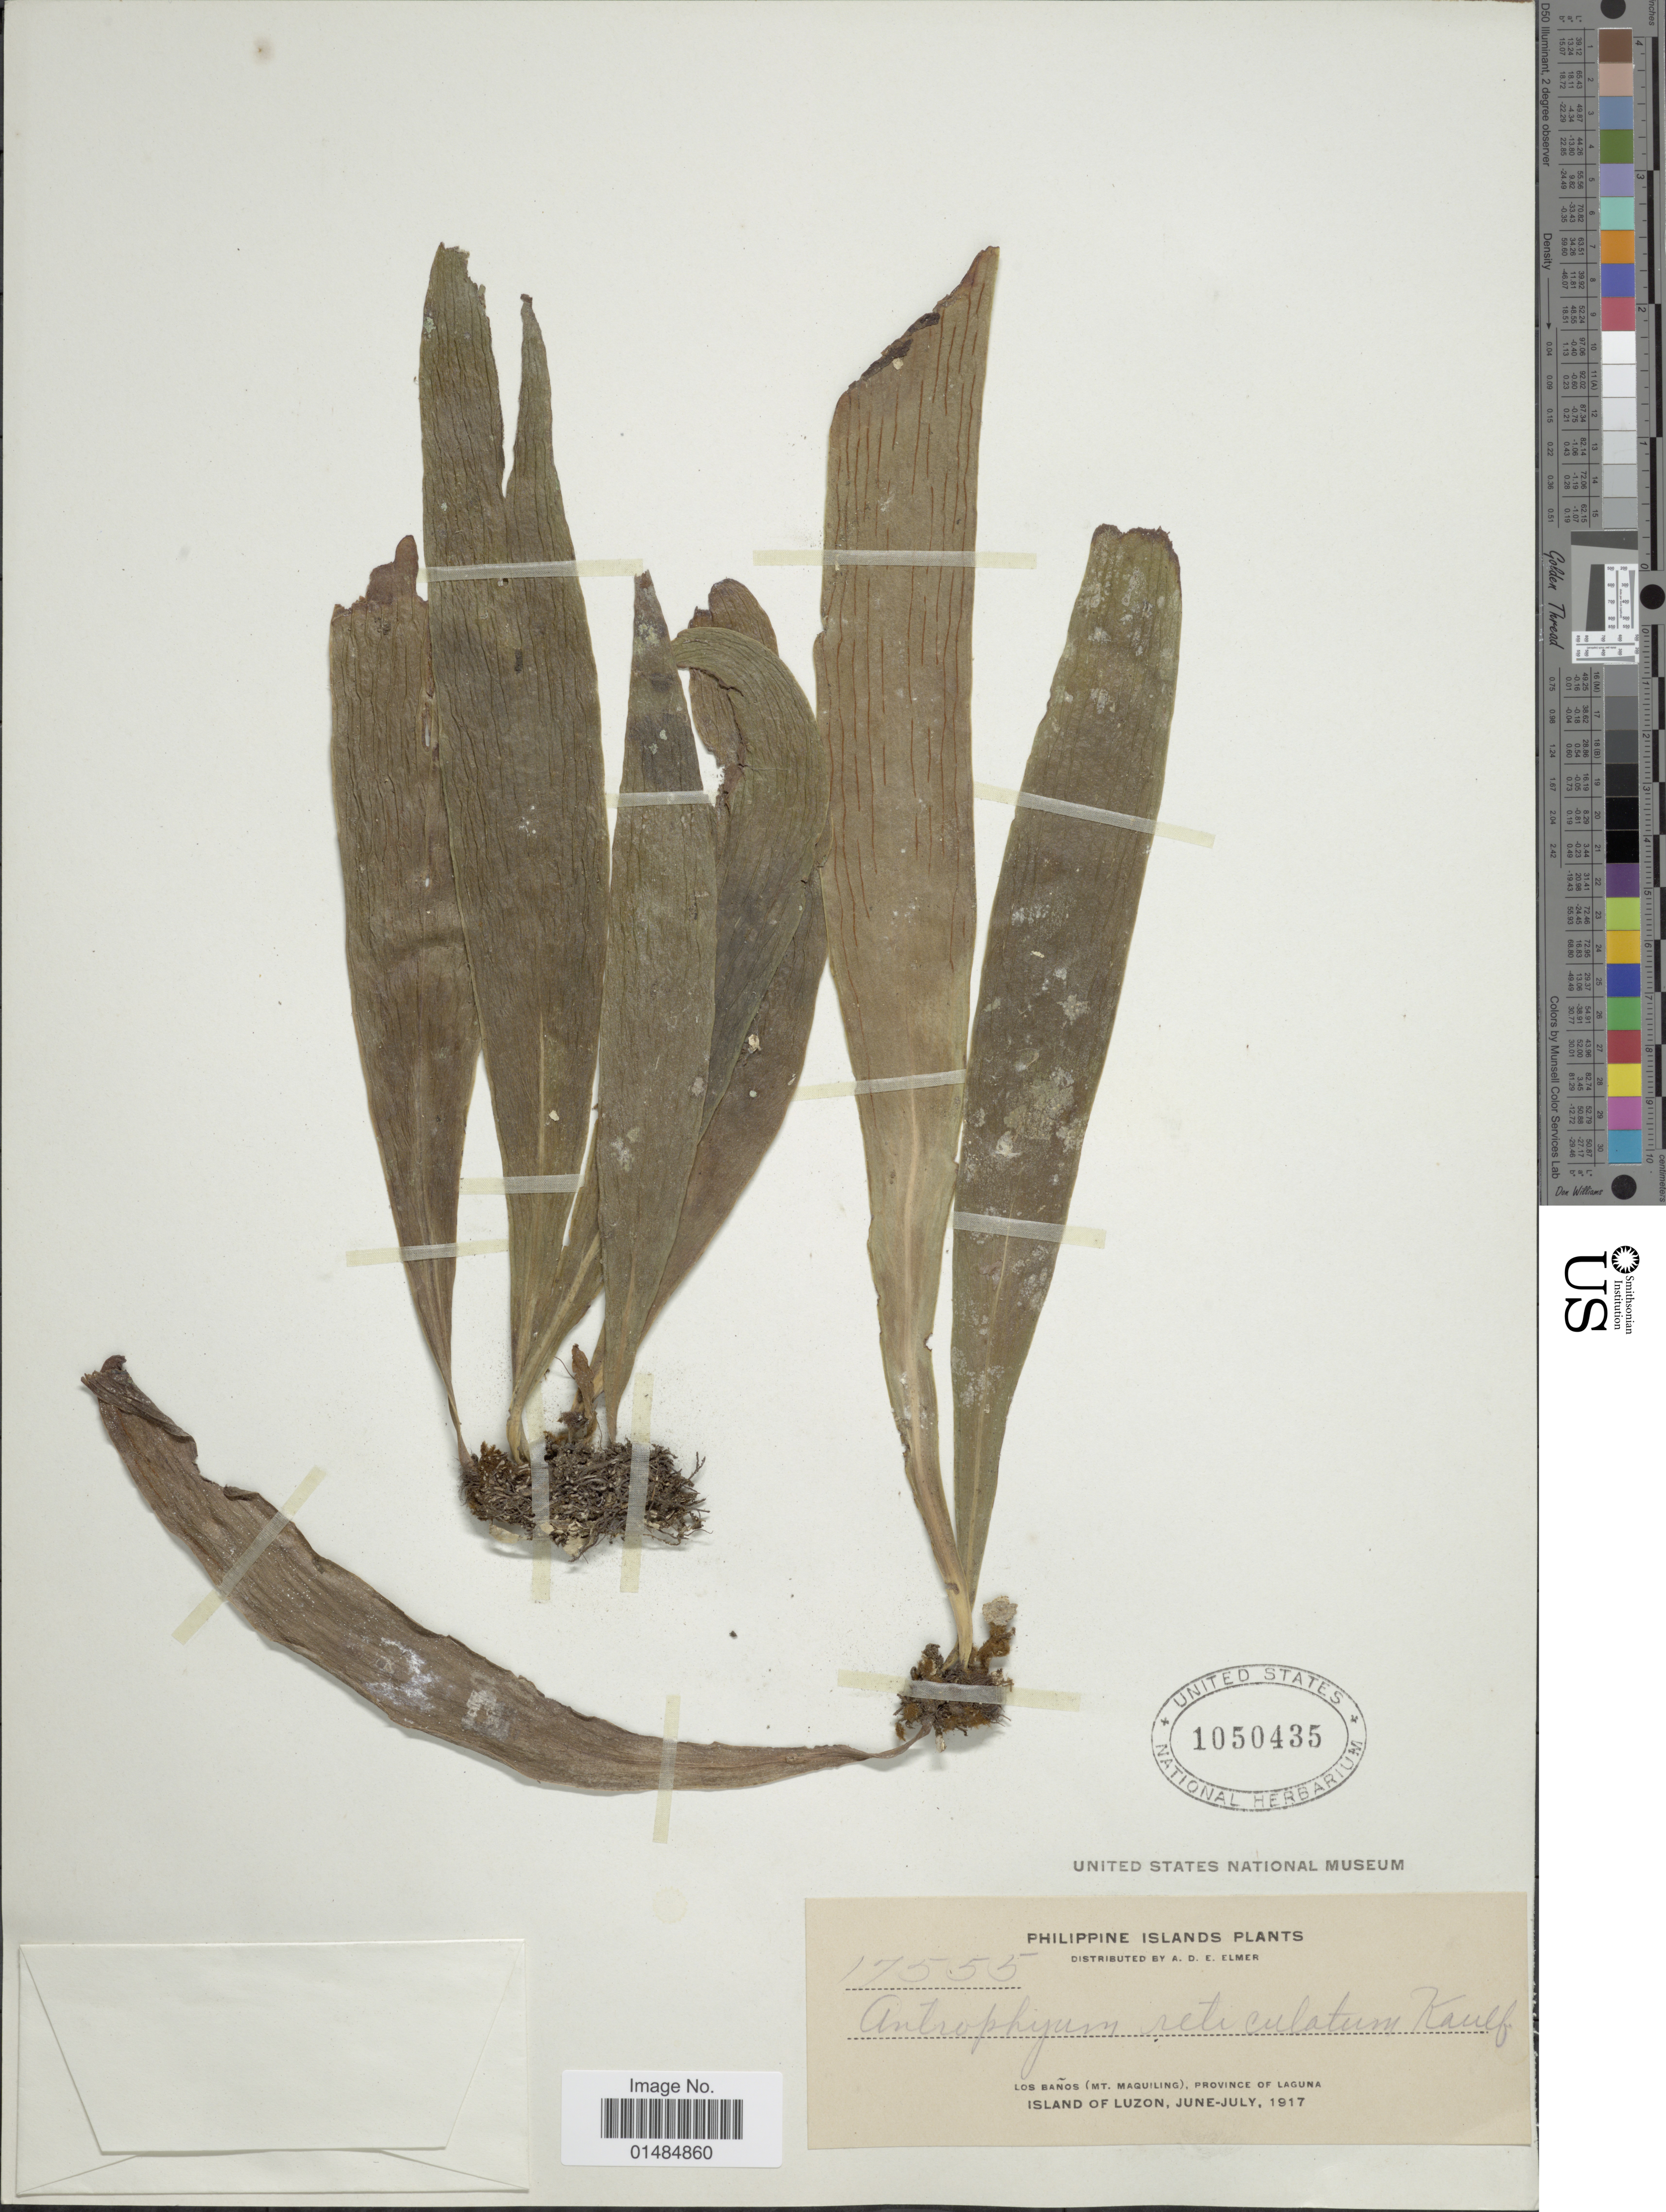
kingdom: Plantae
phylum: Tracheophyta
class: Polypodiopsida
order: Polypodiales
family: Pteridaceae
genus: Antrophyum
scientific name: Antrophyum reticulatum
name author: (G. Forst.) Kaulf.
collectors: A. D. E. Elmer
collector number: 17555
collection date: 1917-06/1917-07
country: Philippines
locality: Los Baños (Mt. Maquiling), Province of Laguna, Island of Luzon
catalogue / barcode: US 1050435